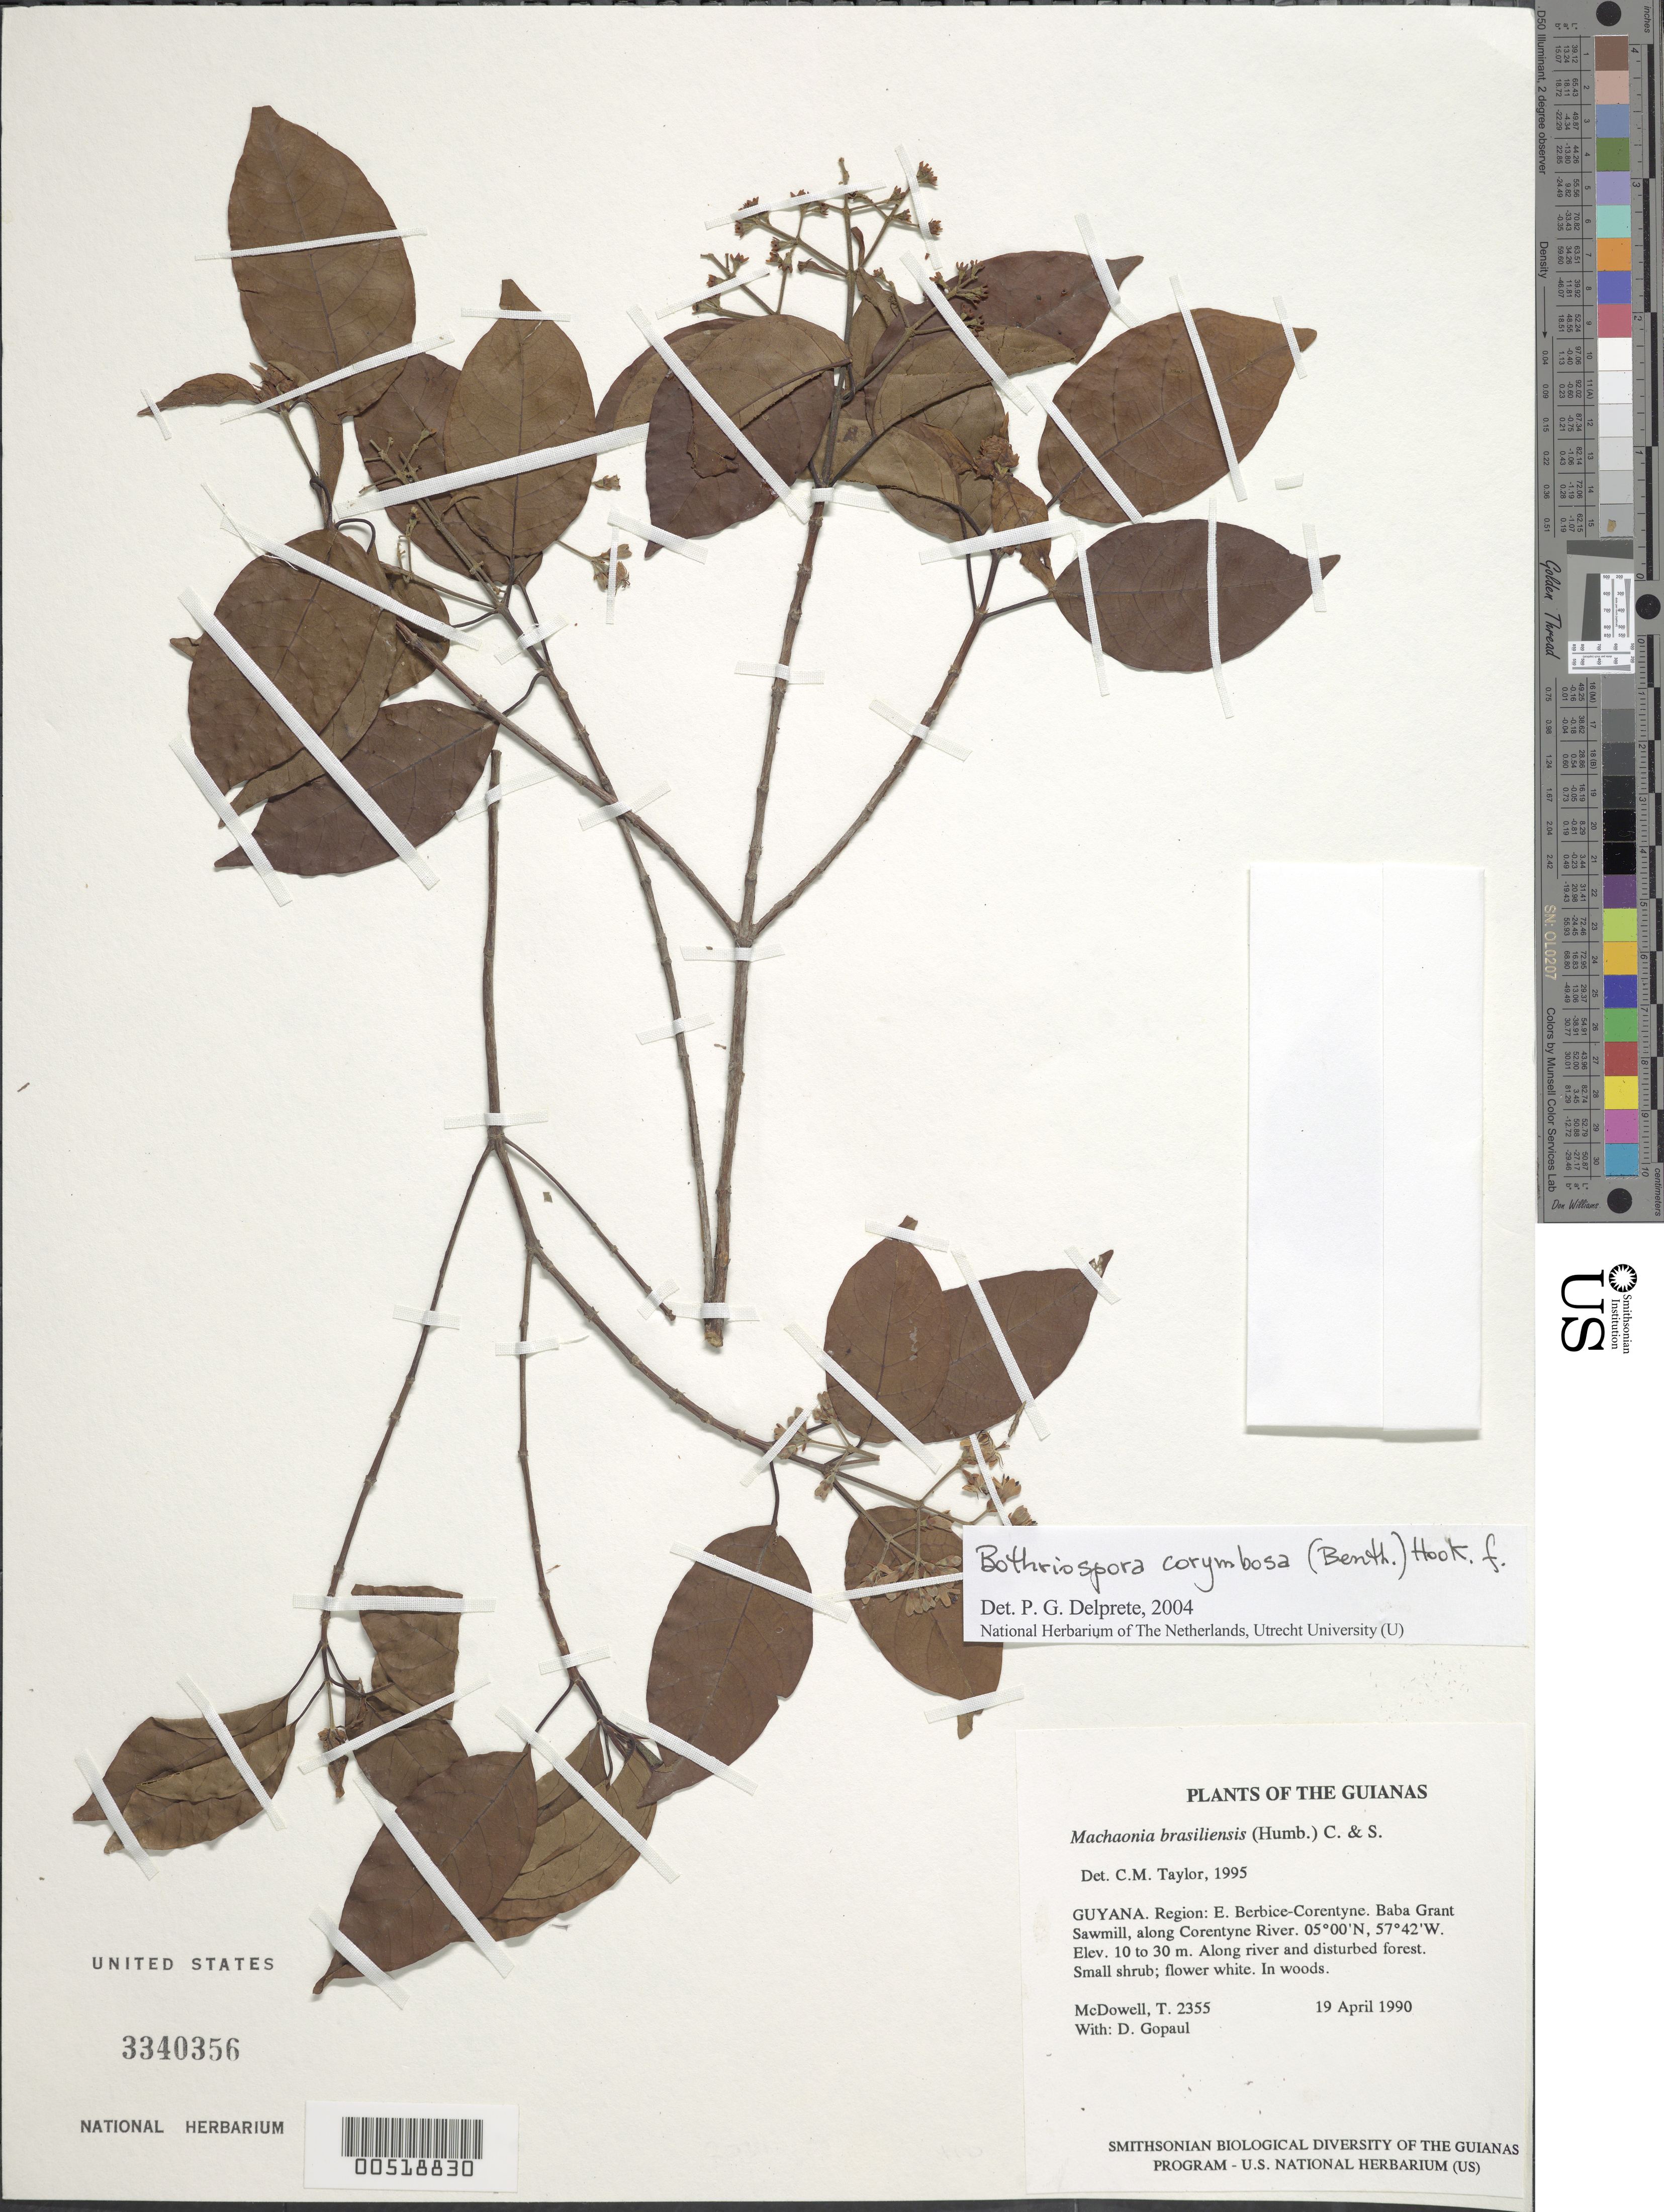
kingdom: Plantae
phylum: Tracheophyta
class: Magnoliopsida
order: Gentianales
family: Rubiaceae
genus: Bothriospora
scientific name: Bothriospora corymbosa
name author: (Benth.) Hook. f.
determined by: Delprete, P. G., Herb. de Guyane Cay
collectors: T. McDowell & D. Gopaul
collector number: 2355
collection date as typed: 19 April 1990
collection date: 1990-04-19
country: Guyana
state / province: E. Berbice-Corentyne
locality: Baba Grant Sawmill, along Corentyne River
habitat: Along river and disturbed forest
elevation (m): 10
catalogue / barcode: US 3340356